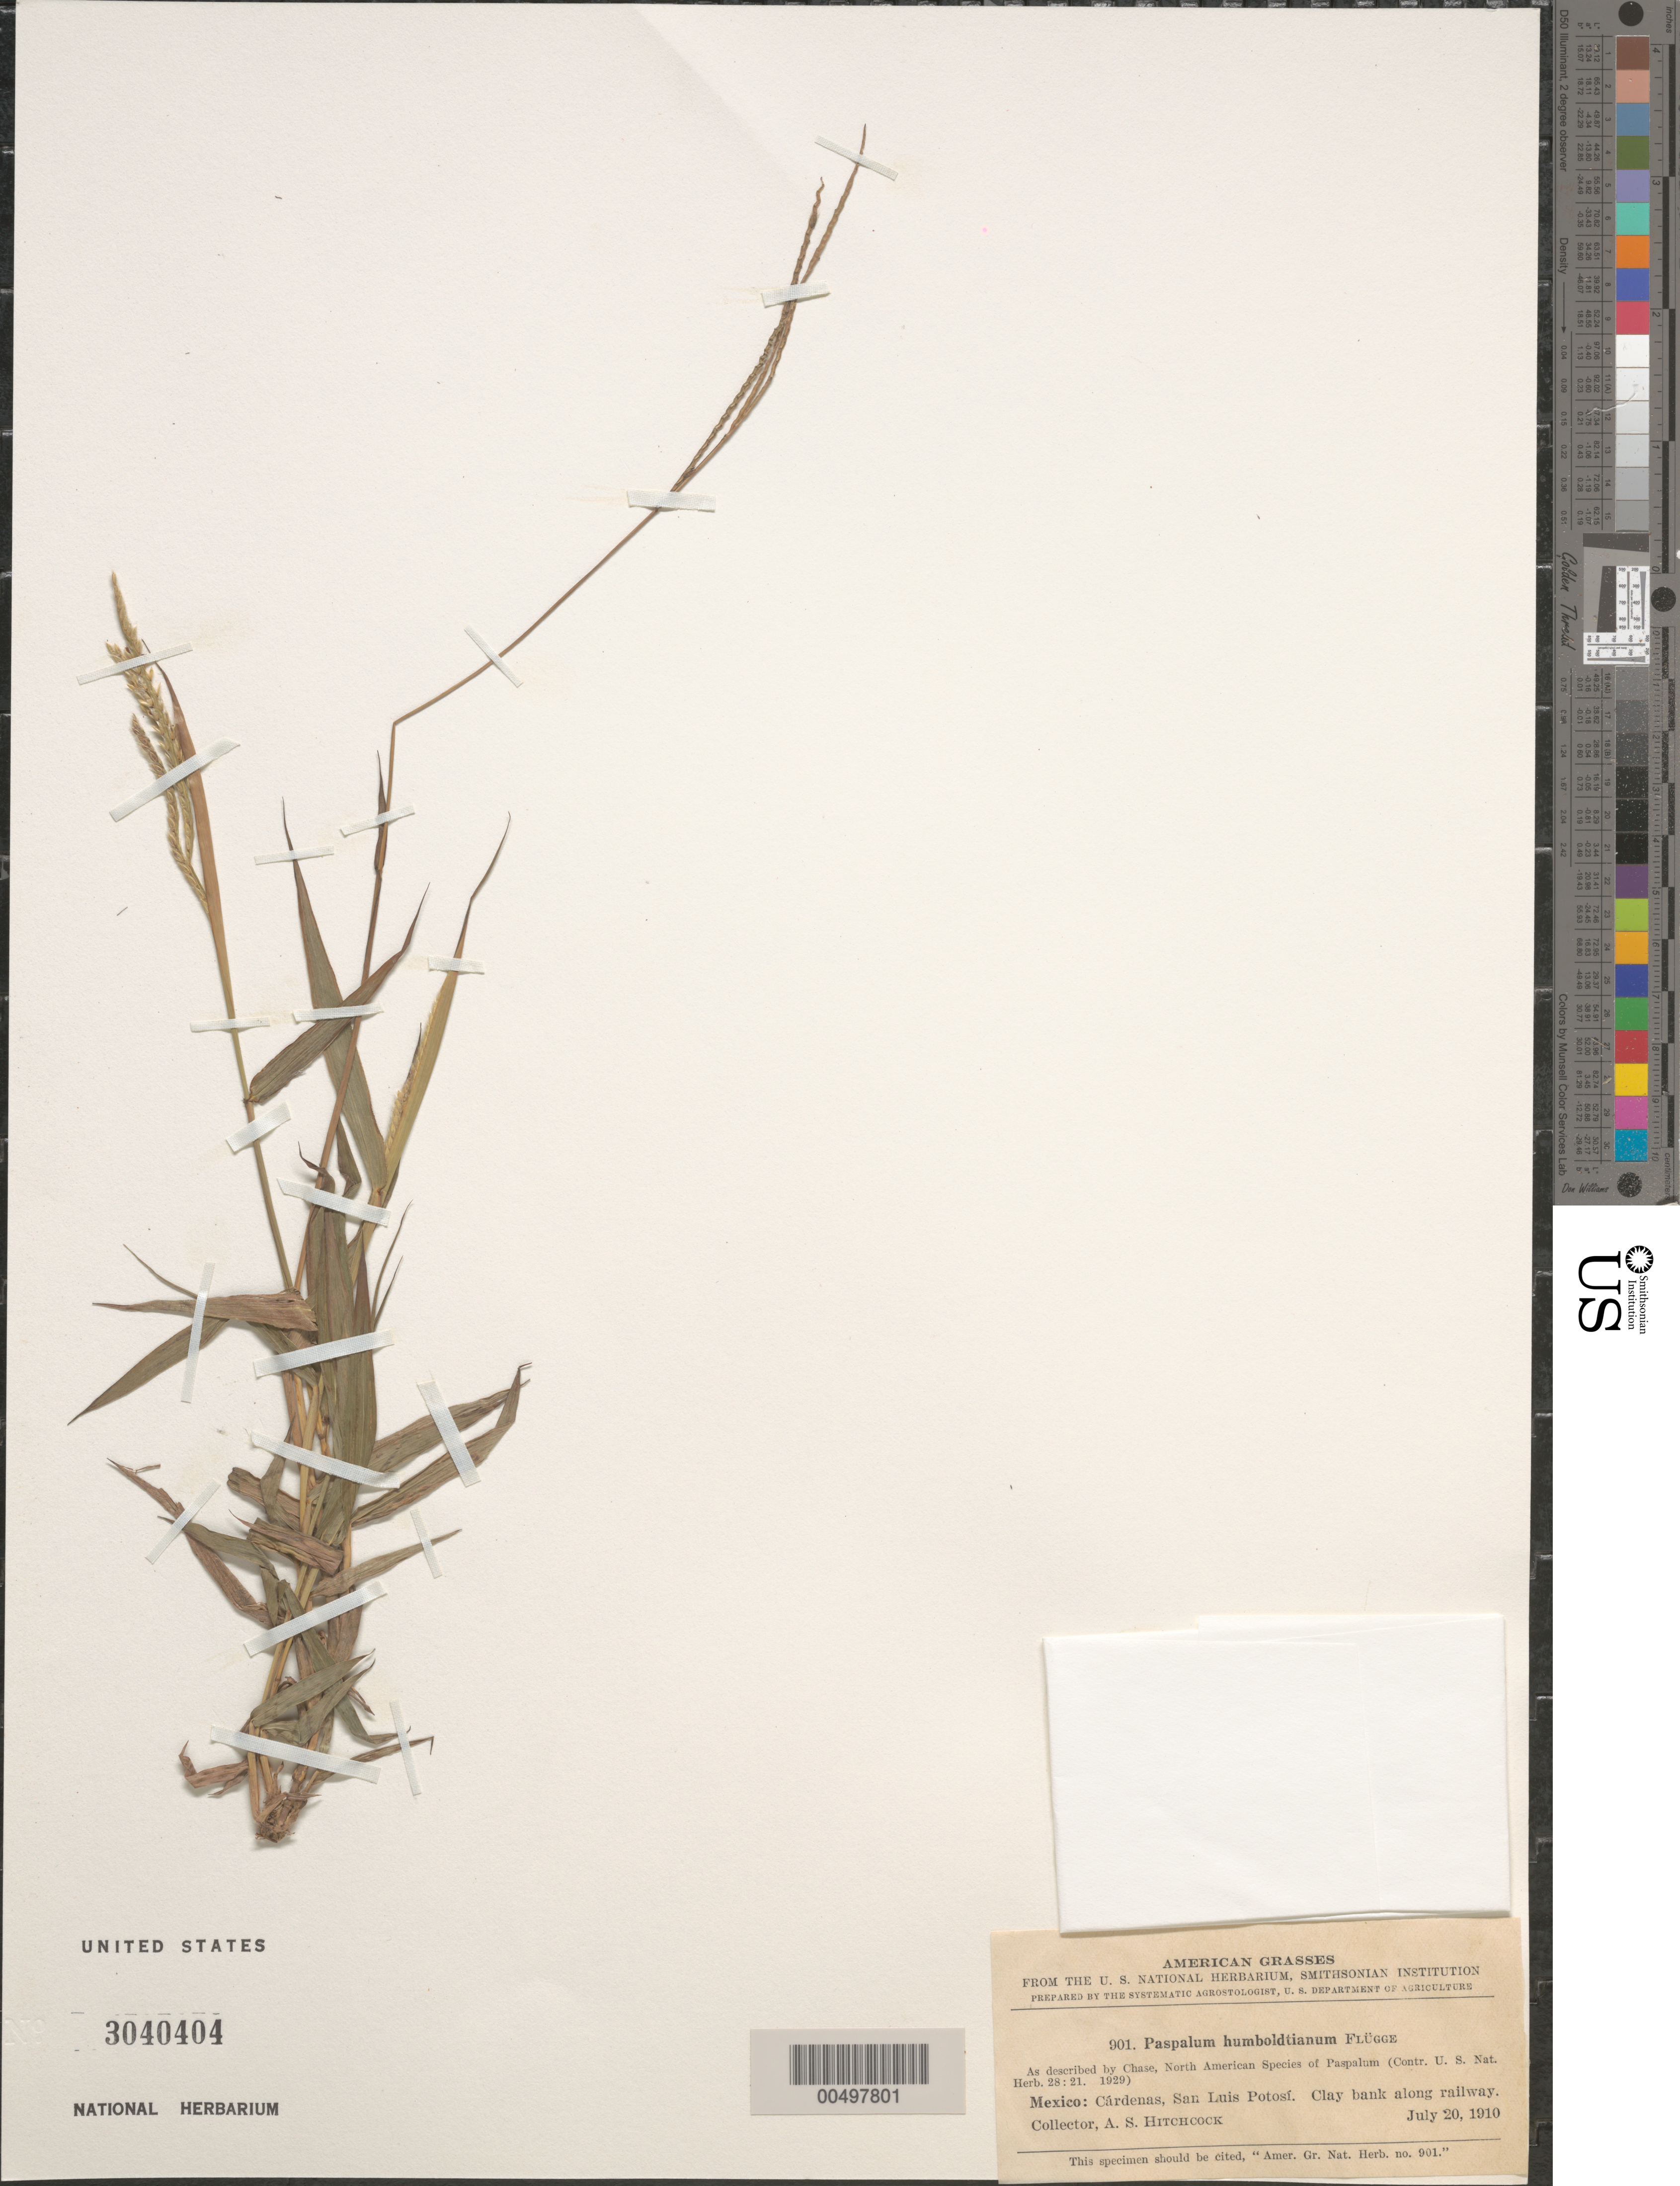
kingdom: Plantae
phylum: Tracheophyta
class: Liliopsida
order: Poales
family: Poaceae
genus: Paspalum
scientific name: Paspalum humboldtianum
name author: Flüggé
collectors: A. S. Hitchcock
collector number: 901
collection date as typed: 20 Jul 1910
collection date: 1910-07-20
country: Mexico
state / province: San Luis Potosi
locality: C rdenas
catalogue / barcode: US 3040404